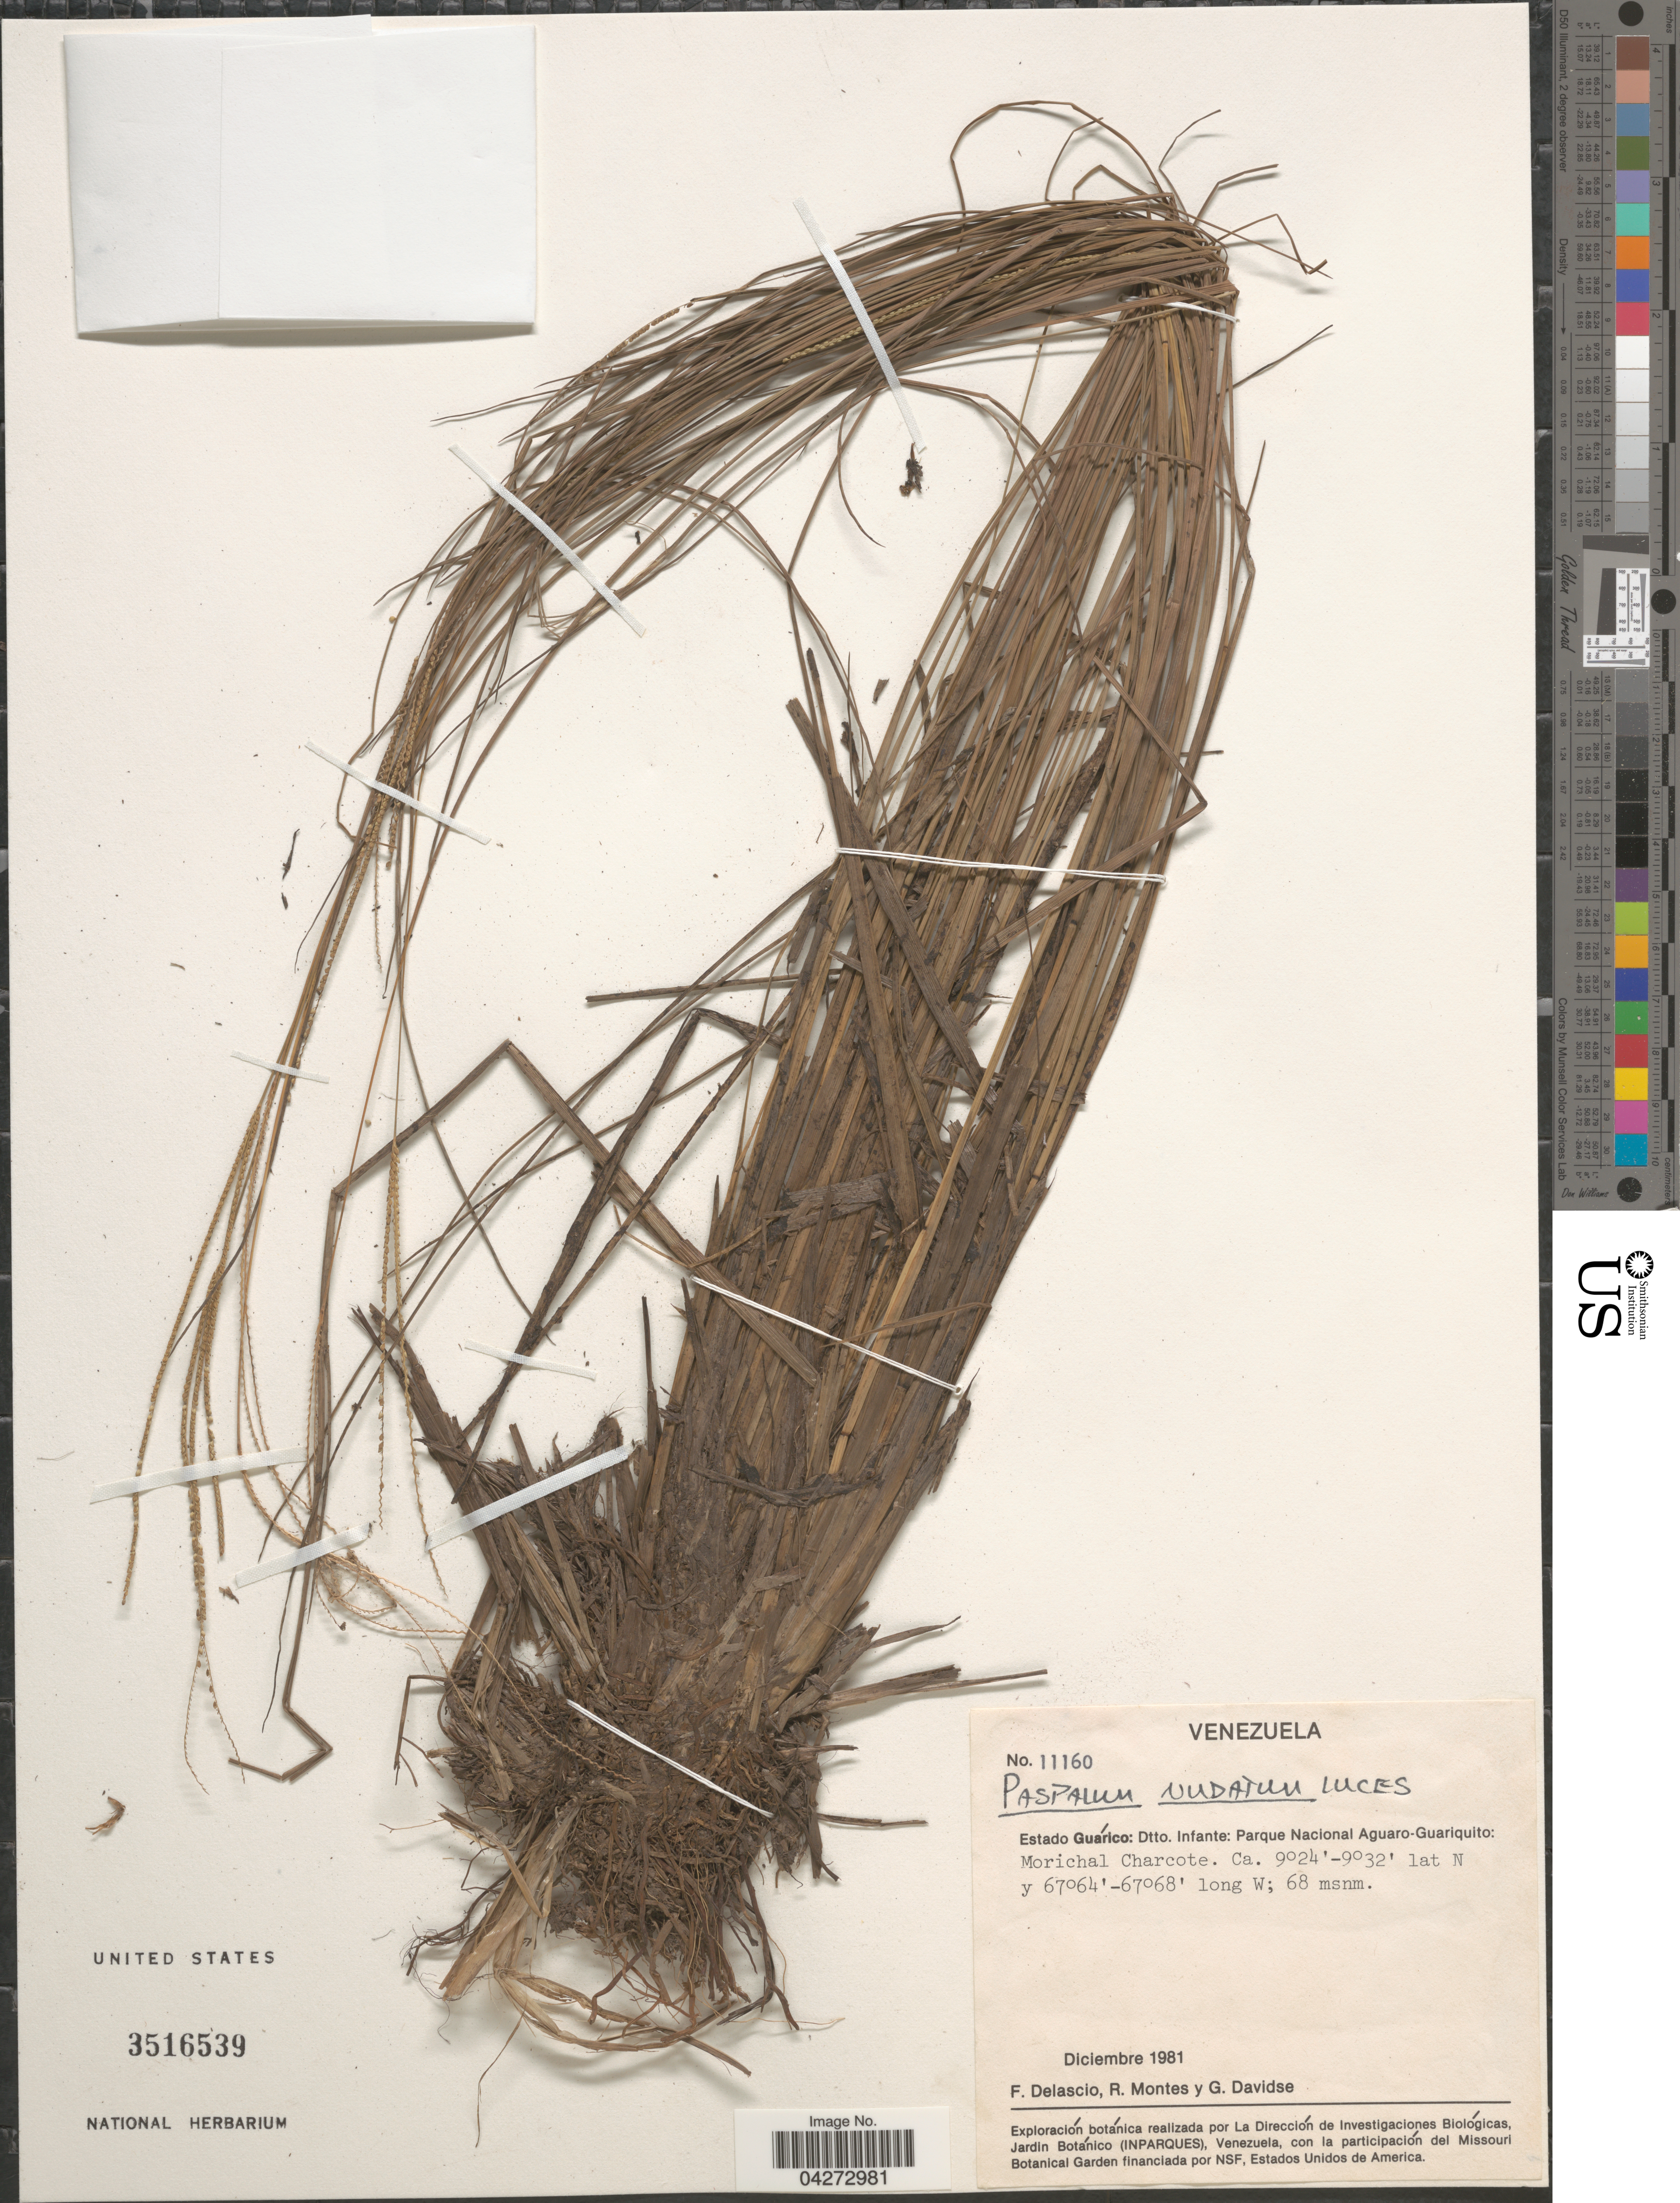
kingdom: Plantae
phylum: Tracheophyta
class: Liliopsida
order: Poales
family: Poaceae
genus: Paspalum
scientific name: Paspalum nudatum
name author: Luces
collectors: F. Delascio C., R. Montes & G. Davidse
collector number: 11160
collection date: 1981-12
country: Venezuela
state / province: Guarico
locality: Dtto. Infante: Parque Nacional Aguaro-Guariquito: Morichal Charcote.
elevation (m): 68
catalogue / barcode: US 3516539